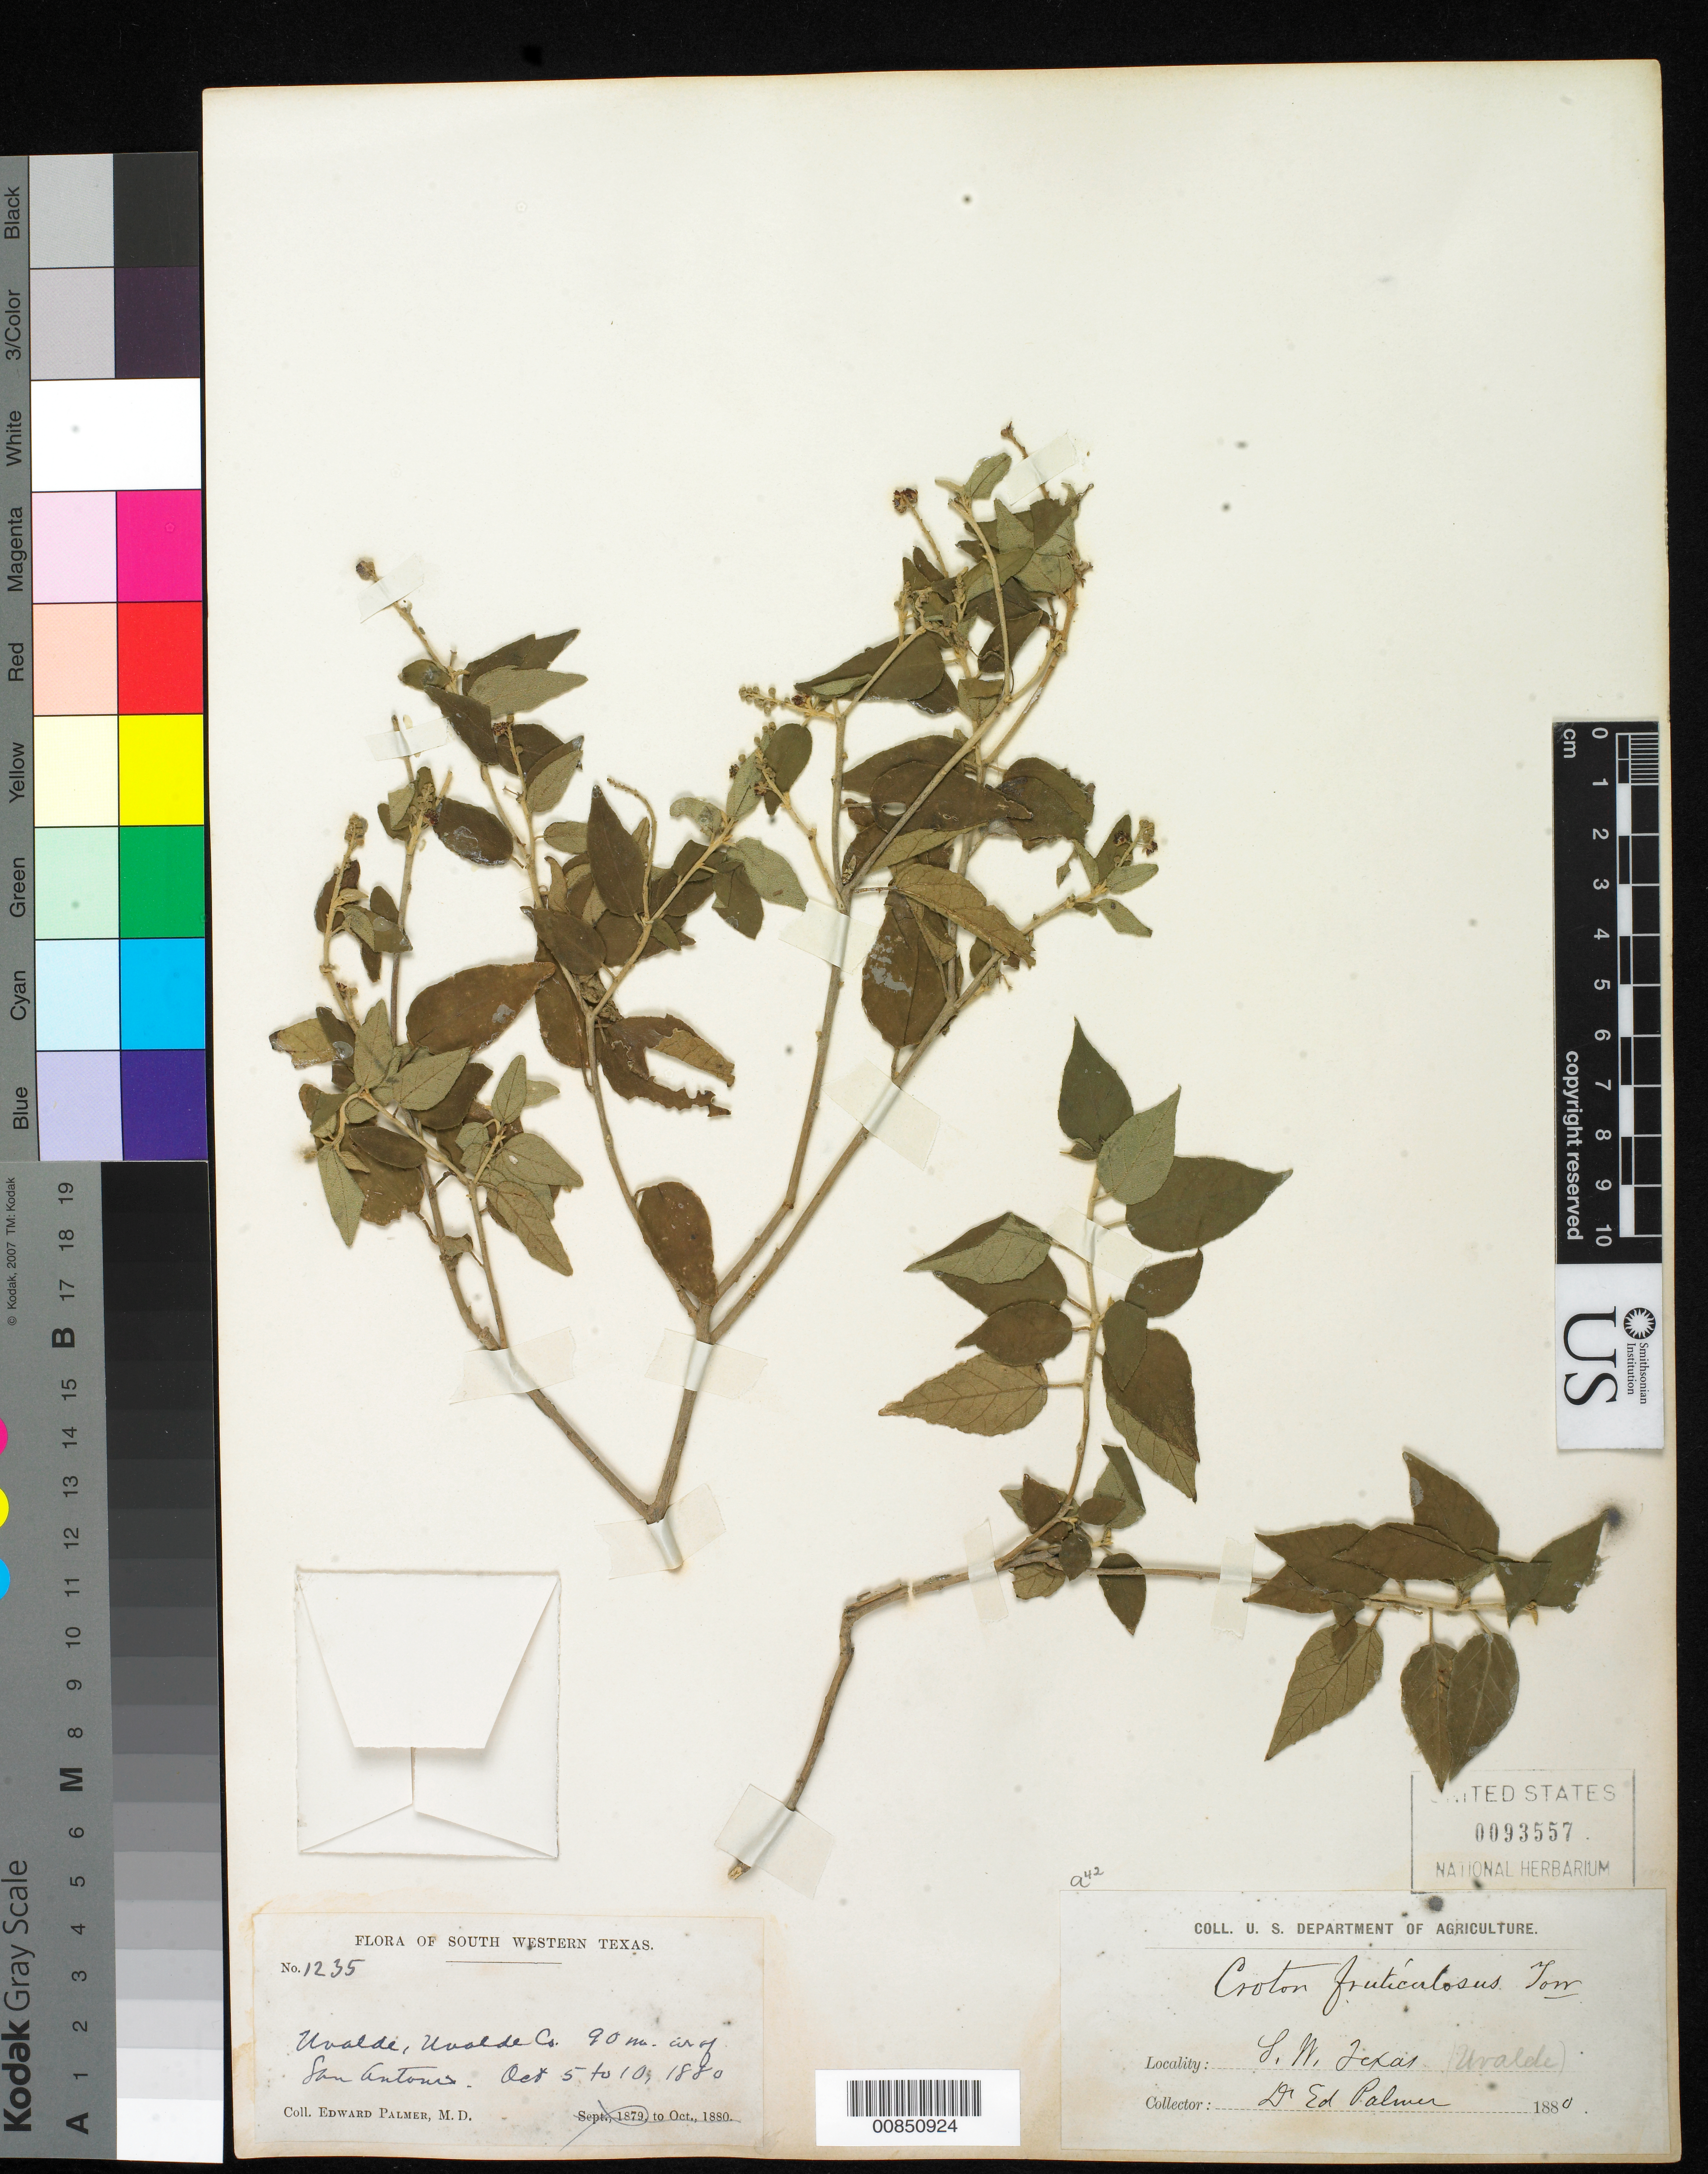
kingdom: Plantae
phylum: Tracheophyta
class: Magnoliopsida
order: Malpighiales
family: Euphorbiaceae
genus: Croton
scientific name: Croton fruticulosus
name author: Engelm. ex Torr.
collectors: E. Palmer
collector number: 1235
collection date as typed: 05 Oct 1880 to 10 Oct 1880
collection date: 1880-10-05/1880-10-10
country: United States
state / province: Texas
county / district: Uvalde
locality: Uvalde, Uvalde County, Texas. 90 miles NW of San Antonio.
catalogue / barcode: US 93557